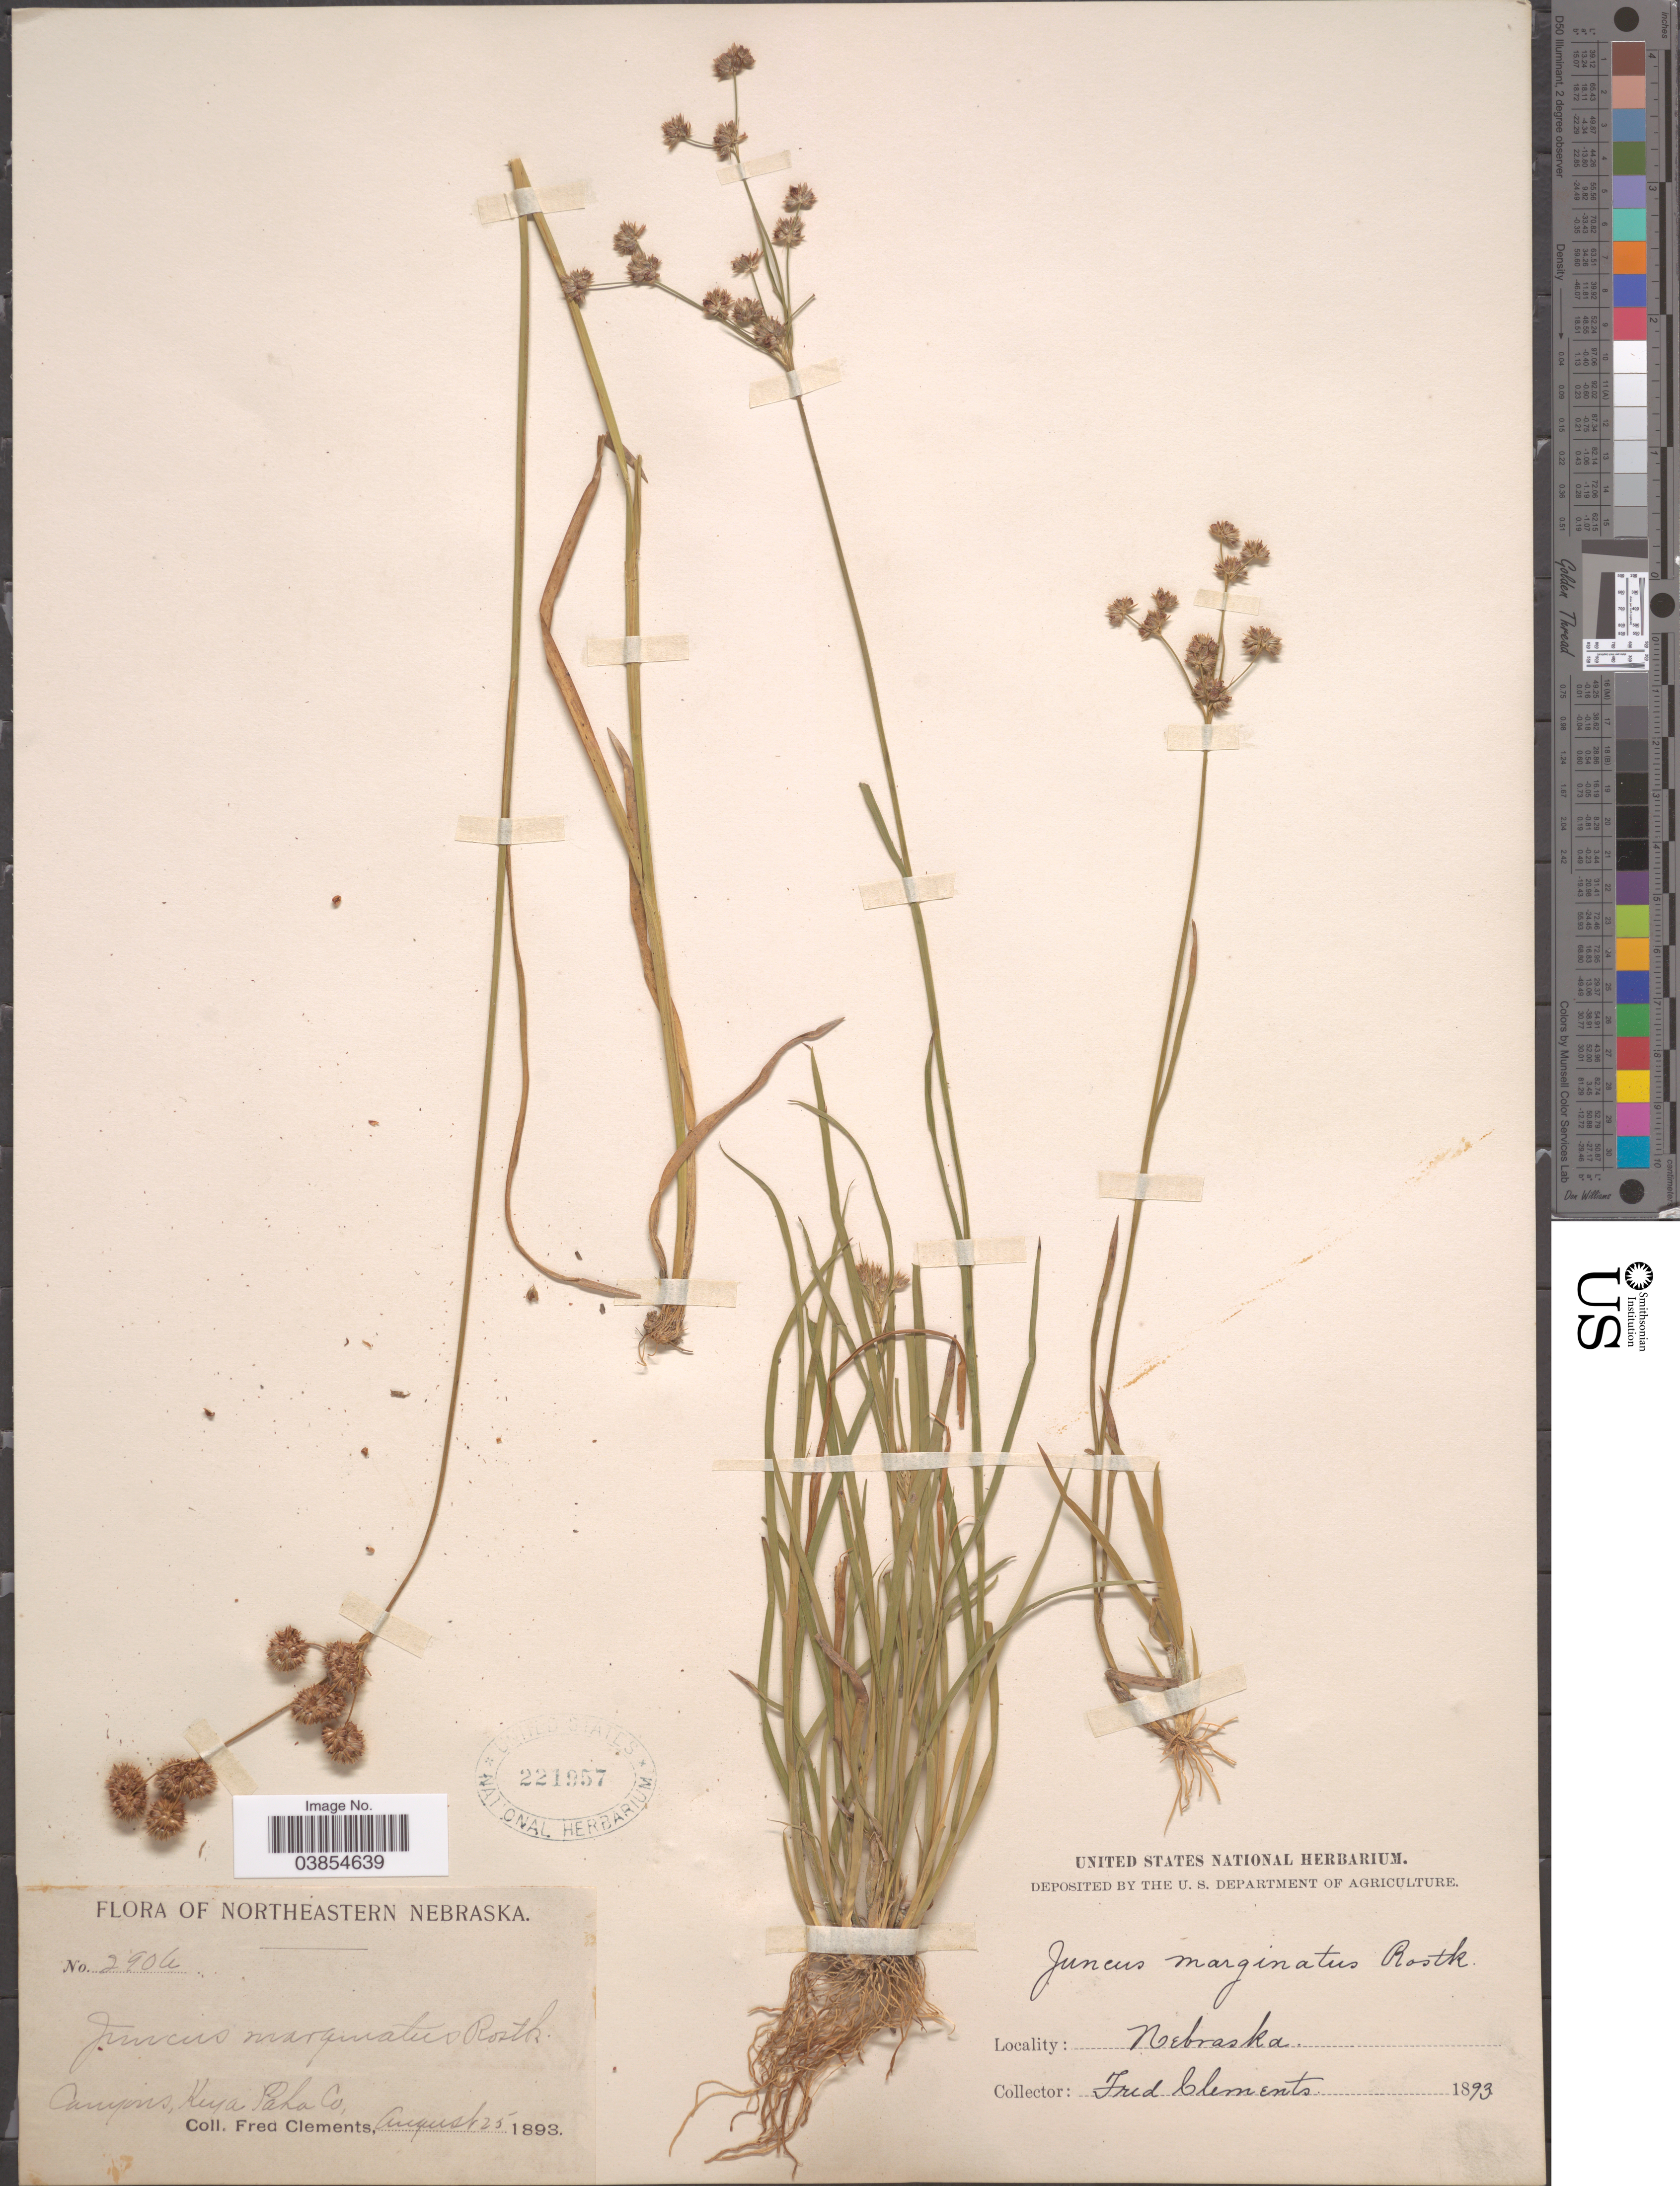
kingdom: Plantae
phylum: Tracheophyta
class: Liliopsida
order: Poales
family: Juncaceae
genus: Juncus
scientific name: Juncus marginatus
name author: Rostk.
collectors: F. E. Clements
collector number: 2906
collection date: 1893-08-25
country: United States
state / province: Nebraska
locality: Northeastern Nebraska. Canyons, Keya Paha Co.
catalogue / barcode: US 221957